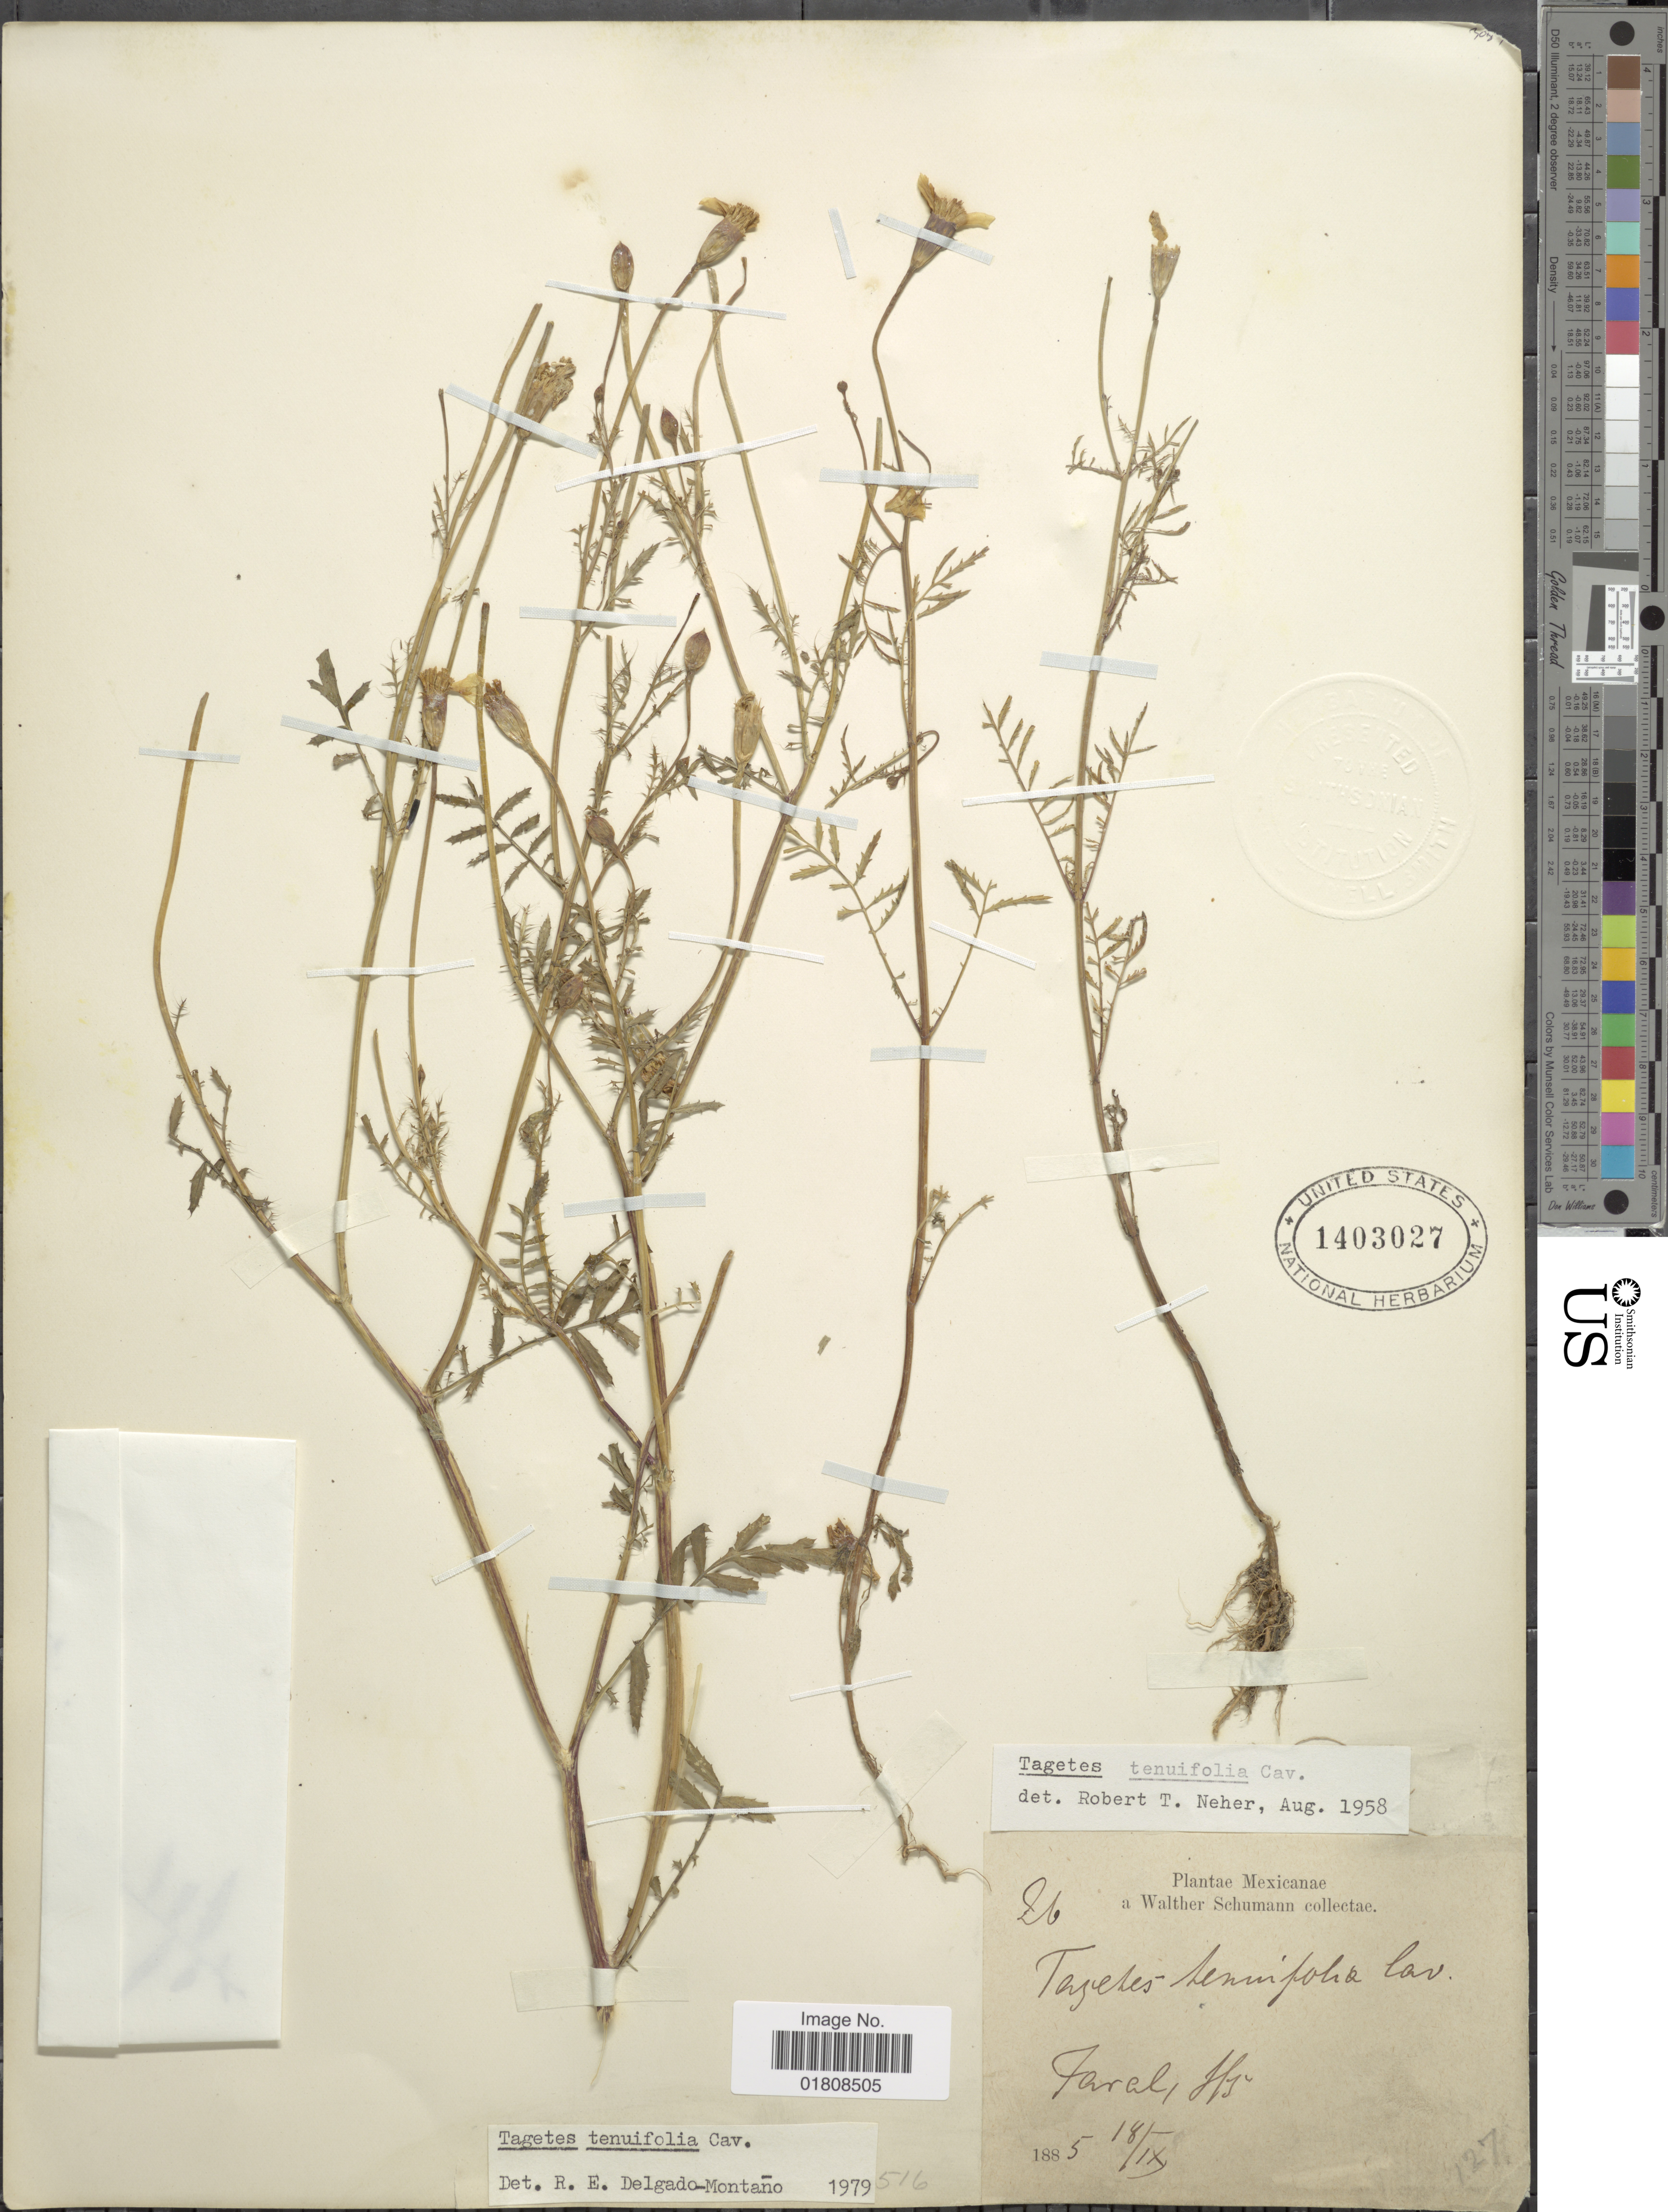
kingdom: Plantae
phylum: Tracheophyta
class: Magnoliopsida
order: Asterales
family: Asteraceae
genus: Tagetes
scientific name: Tagetes tenuifolia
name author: Cav.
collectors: W. Schumann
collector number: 26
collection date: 1885-09-18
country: Mexico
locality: Faral, Hs. [interpreted]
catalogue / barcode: US 1403027